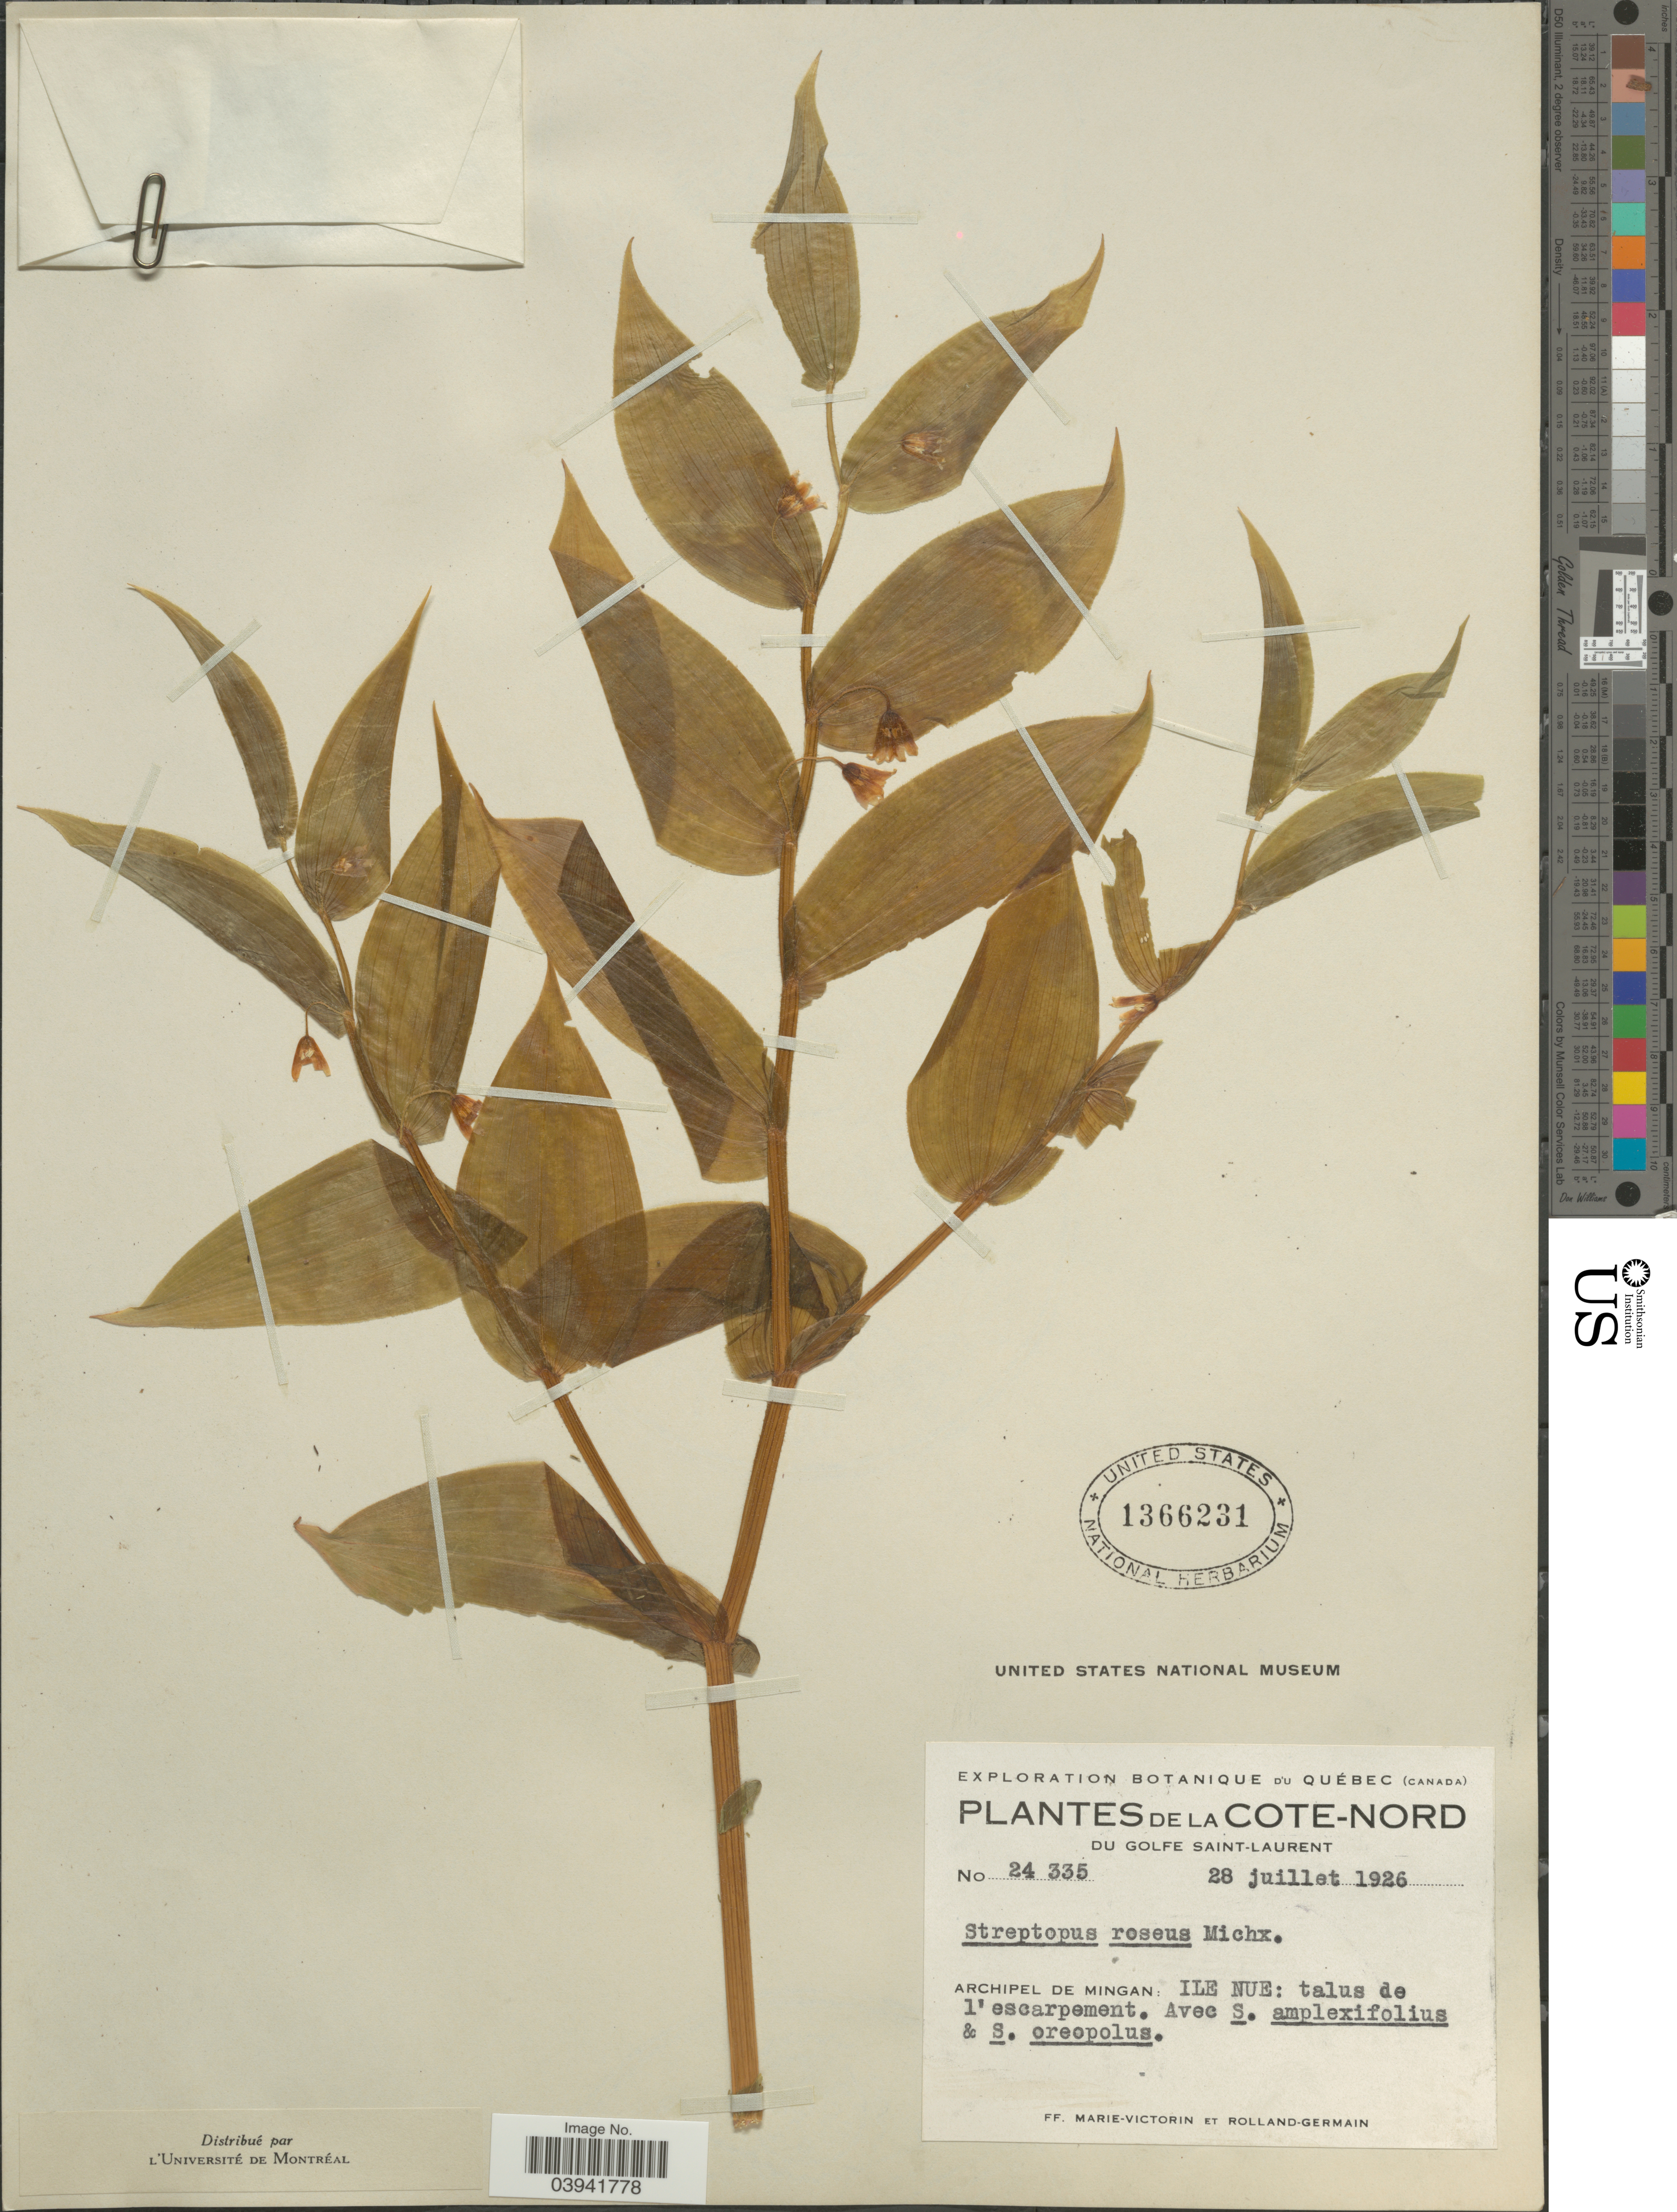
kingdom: Plantae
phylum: Tracheophyta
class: Liliopsida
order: Liliales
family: Liliaceae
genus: Streptopus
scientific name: Streptopus roseus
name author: Michx.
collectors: F. Marie-Victorin & Rolland-Germain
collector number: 24335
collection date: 1926-07-28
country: Canada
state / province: Quebec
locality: La Cote-Nord du Golfe Saint-Laurent. Archipel de Mingan: Ile Nue.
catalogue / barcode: US 1366231